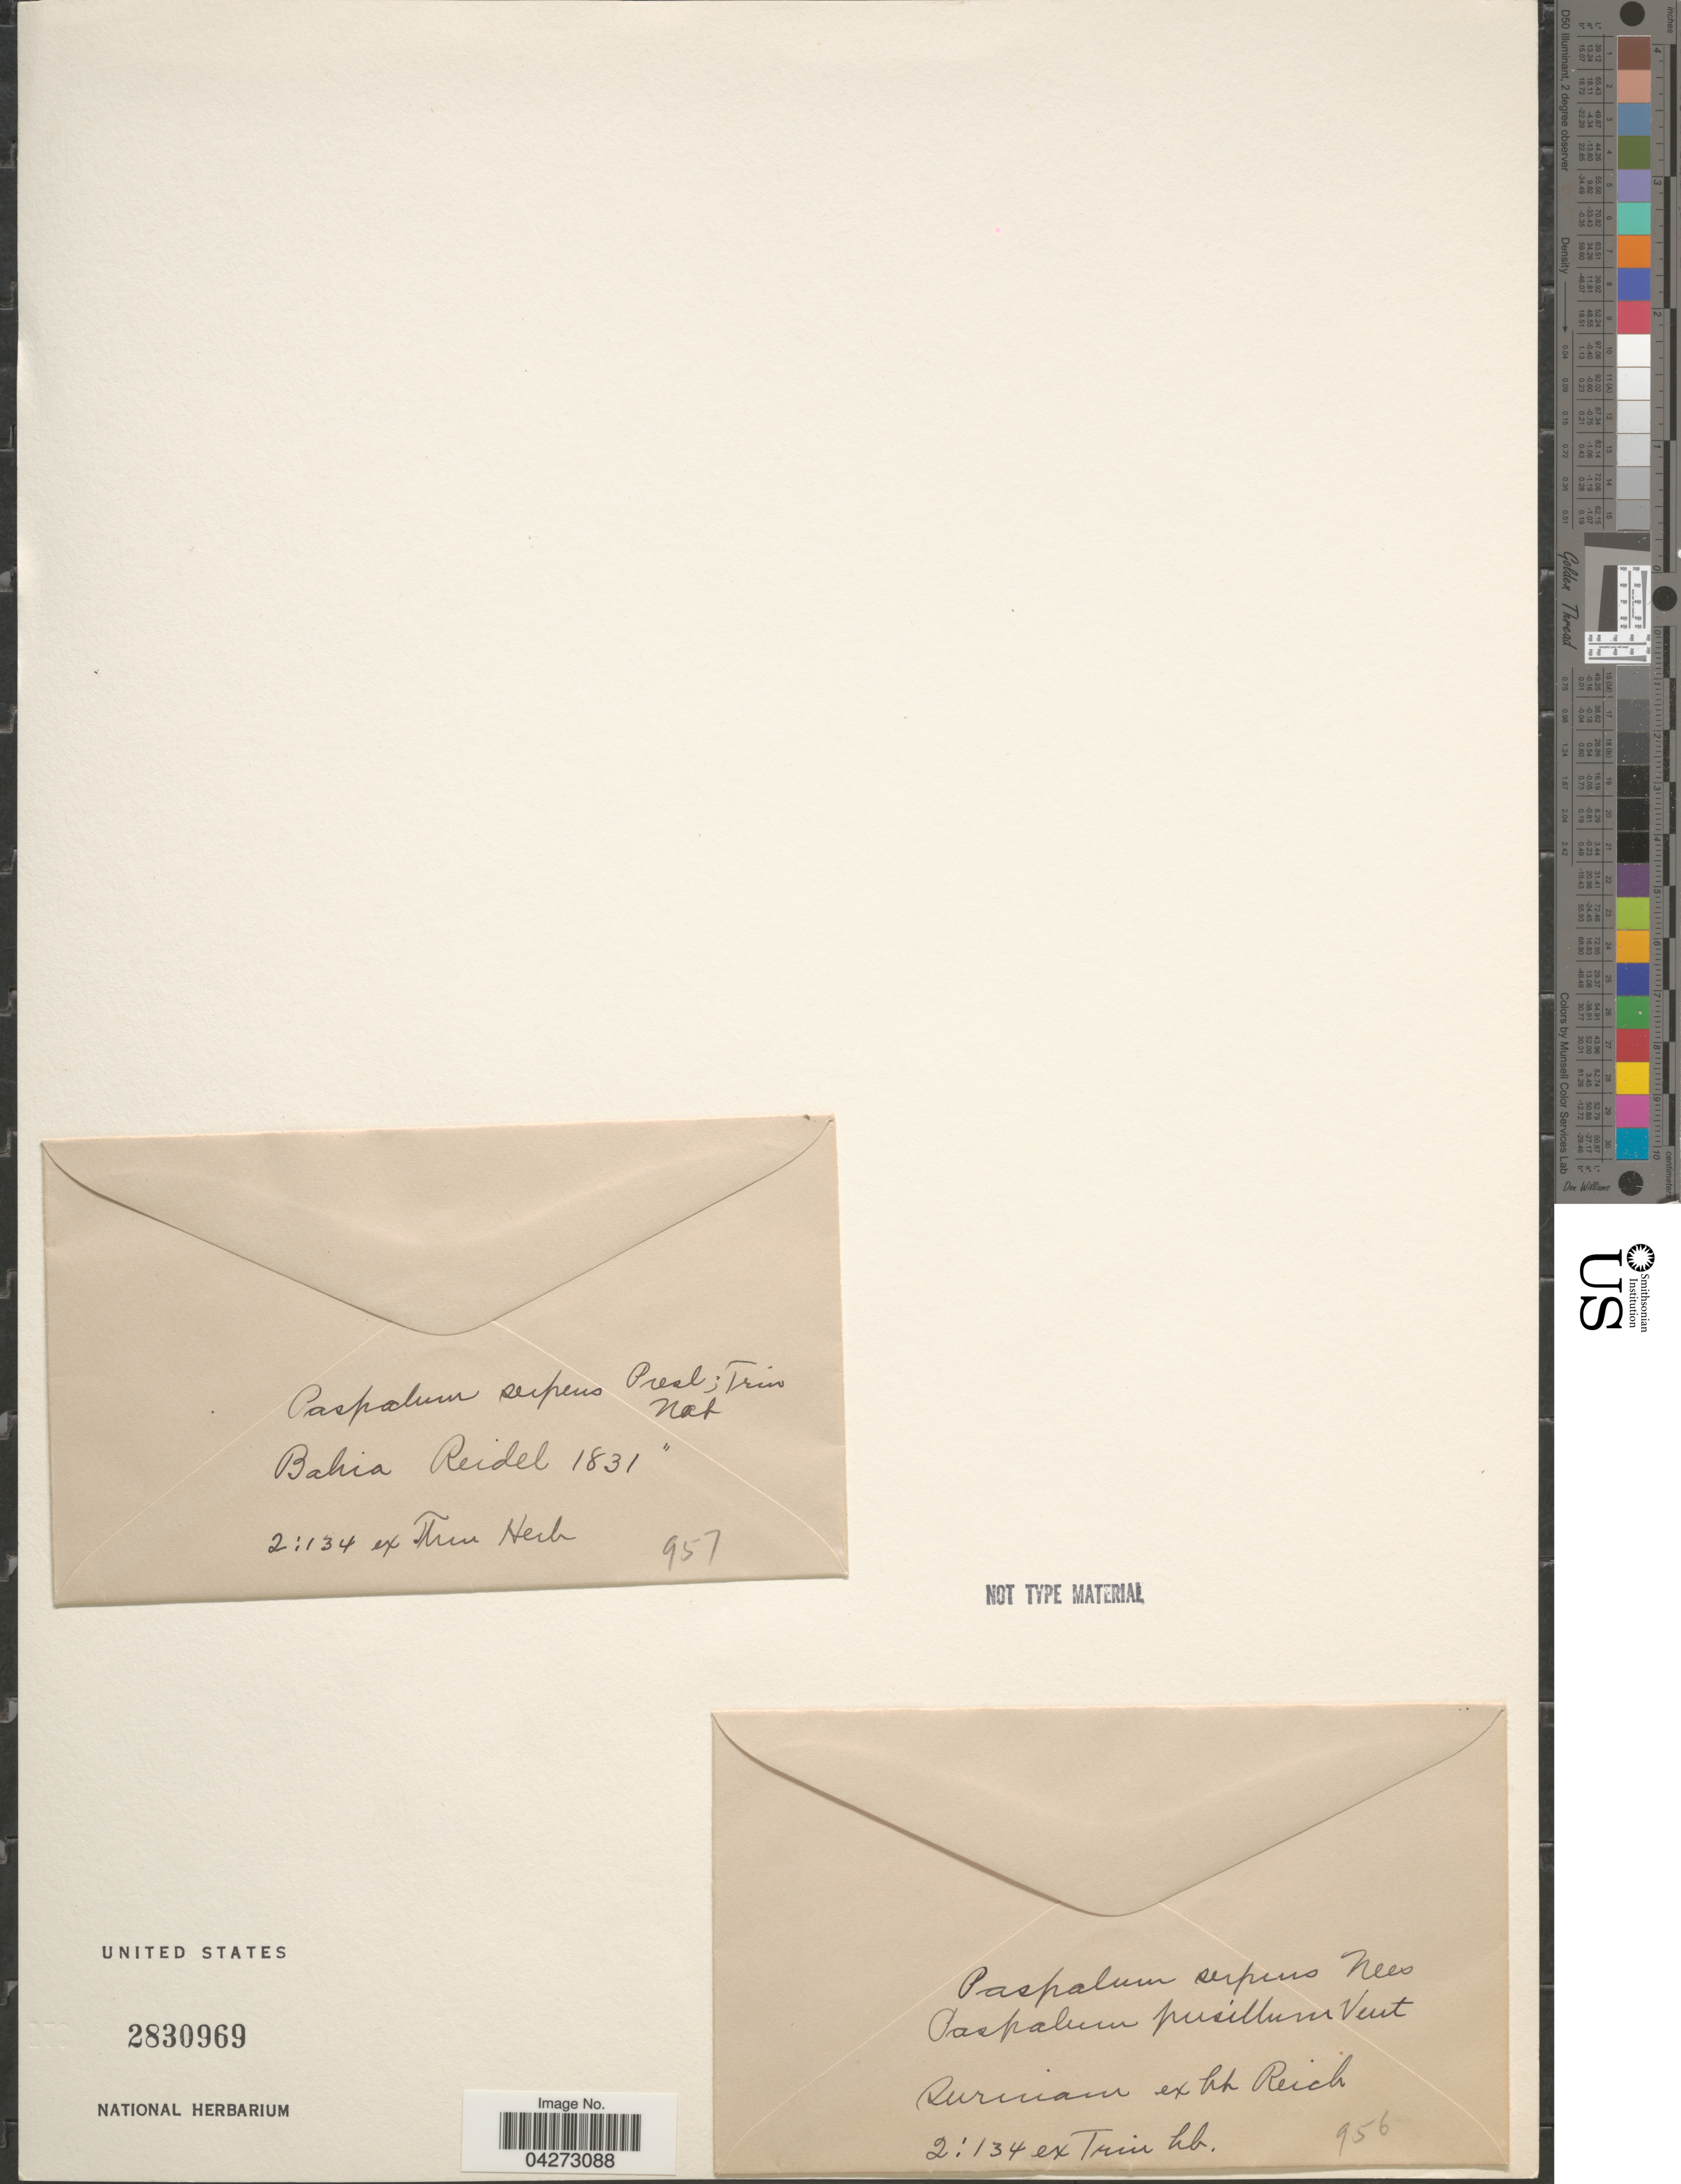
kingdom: Plantae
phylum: Tracheophyta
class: Liliopsida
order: Poales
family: Poaceae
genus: Paspalum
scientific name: Paspalum orbiculatum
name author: Poir.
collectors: ex herb. Reichenbach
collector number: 956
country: Suriname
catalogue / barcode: US 2830969-2